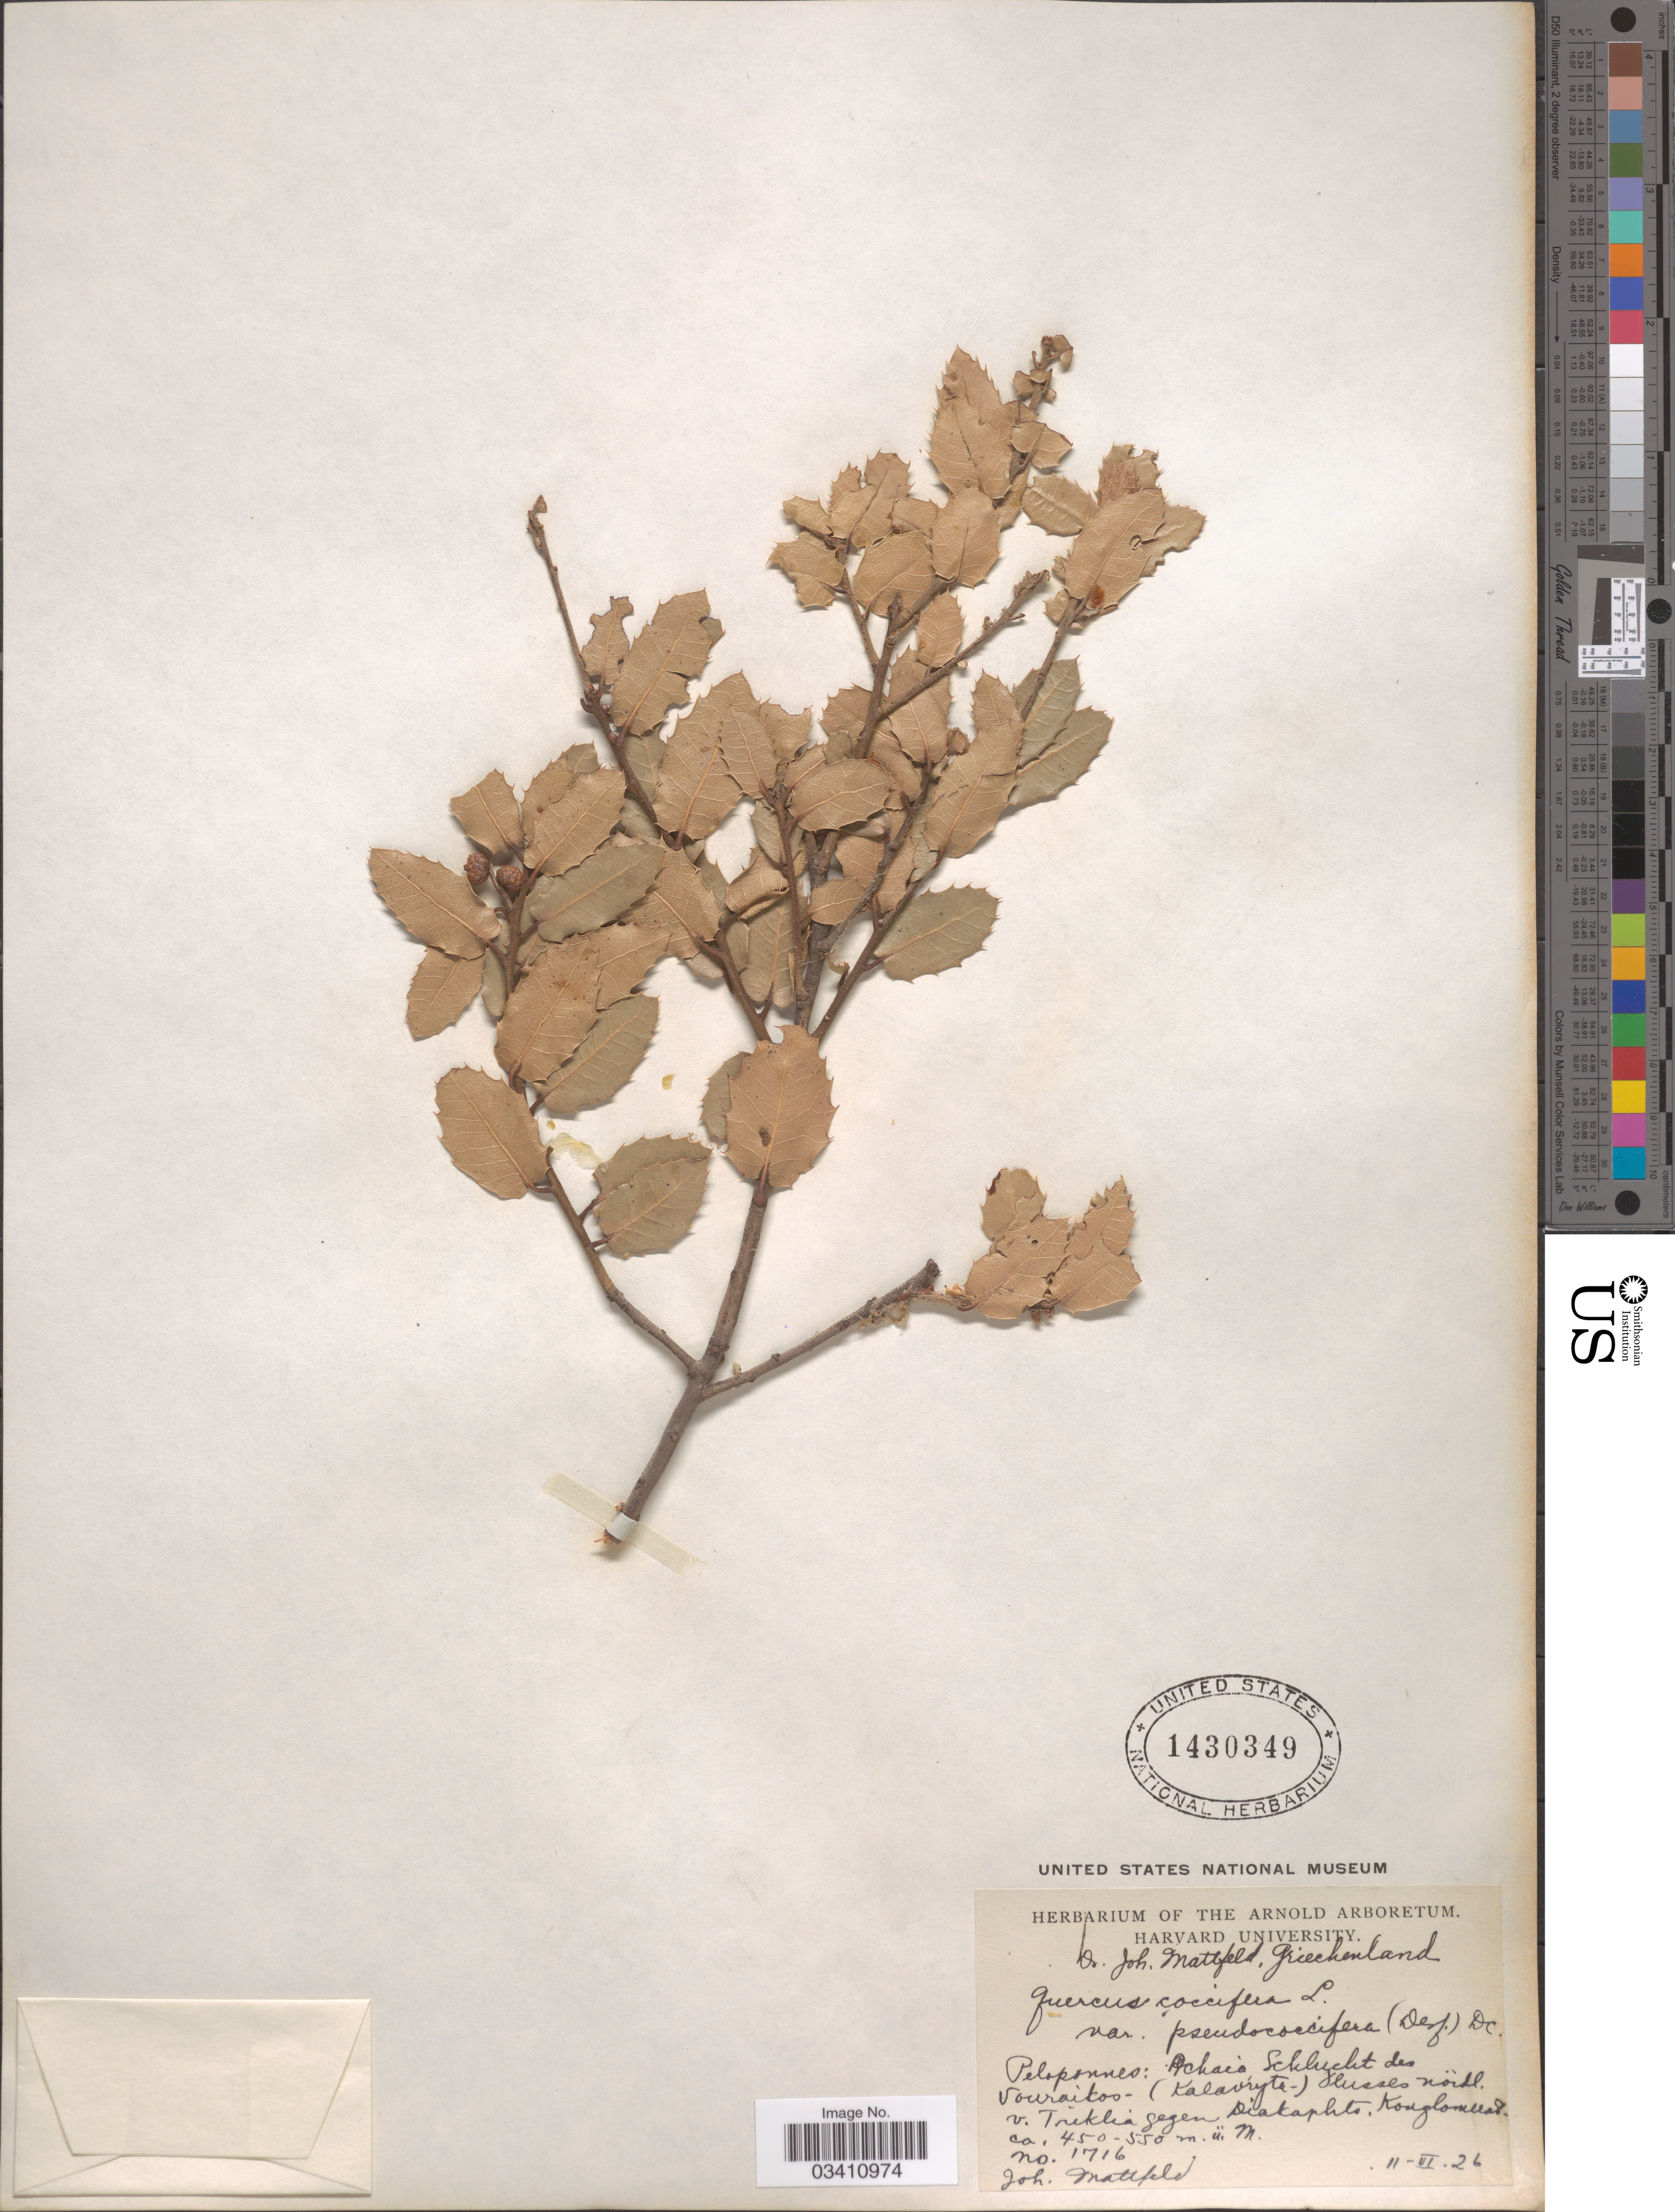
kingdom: Plantae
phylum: Tracheophyta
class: Magnoliopsida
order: Fagales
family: Fagaceae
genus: Quercus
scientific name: Quercus coccifera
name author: L.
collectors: J. Mattfeld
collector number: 1716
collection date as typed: Transcribed d/m/y: 11/6/26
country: Greece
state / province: Peloponnese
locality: Peloponnes: Achaia, Schlucht des Vouraikos (Kalavryta-) Flusses nördl. v. Triklia gegen Diakaphto. Konglomerat.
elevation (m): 450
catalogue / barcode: US 1430349